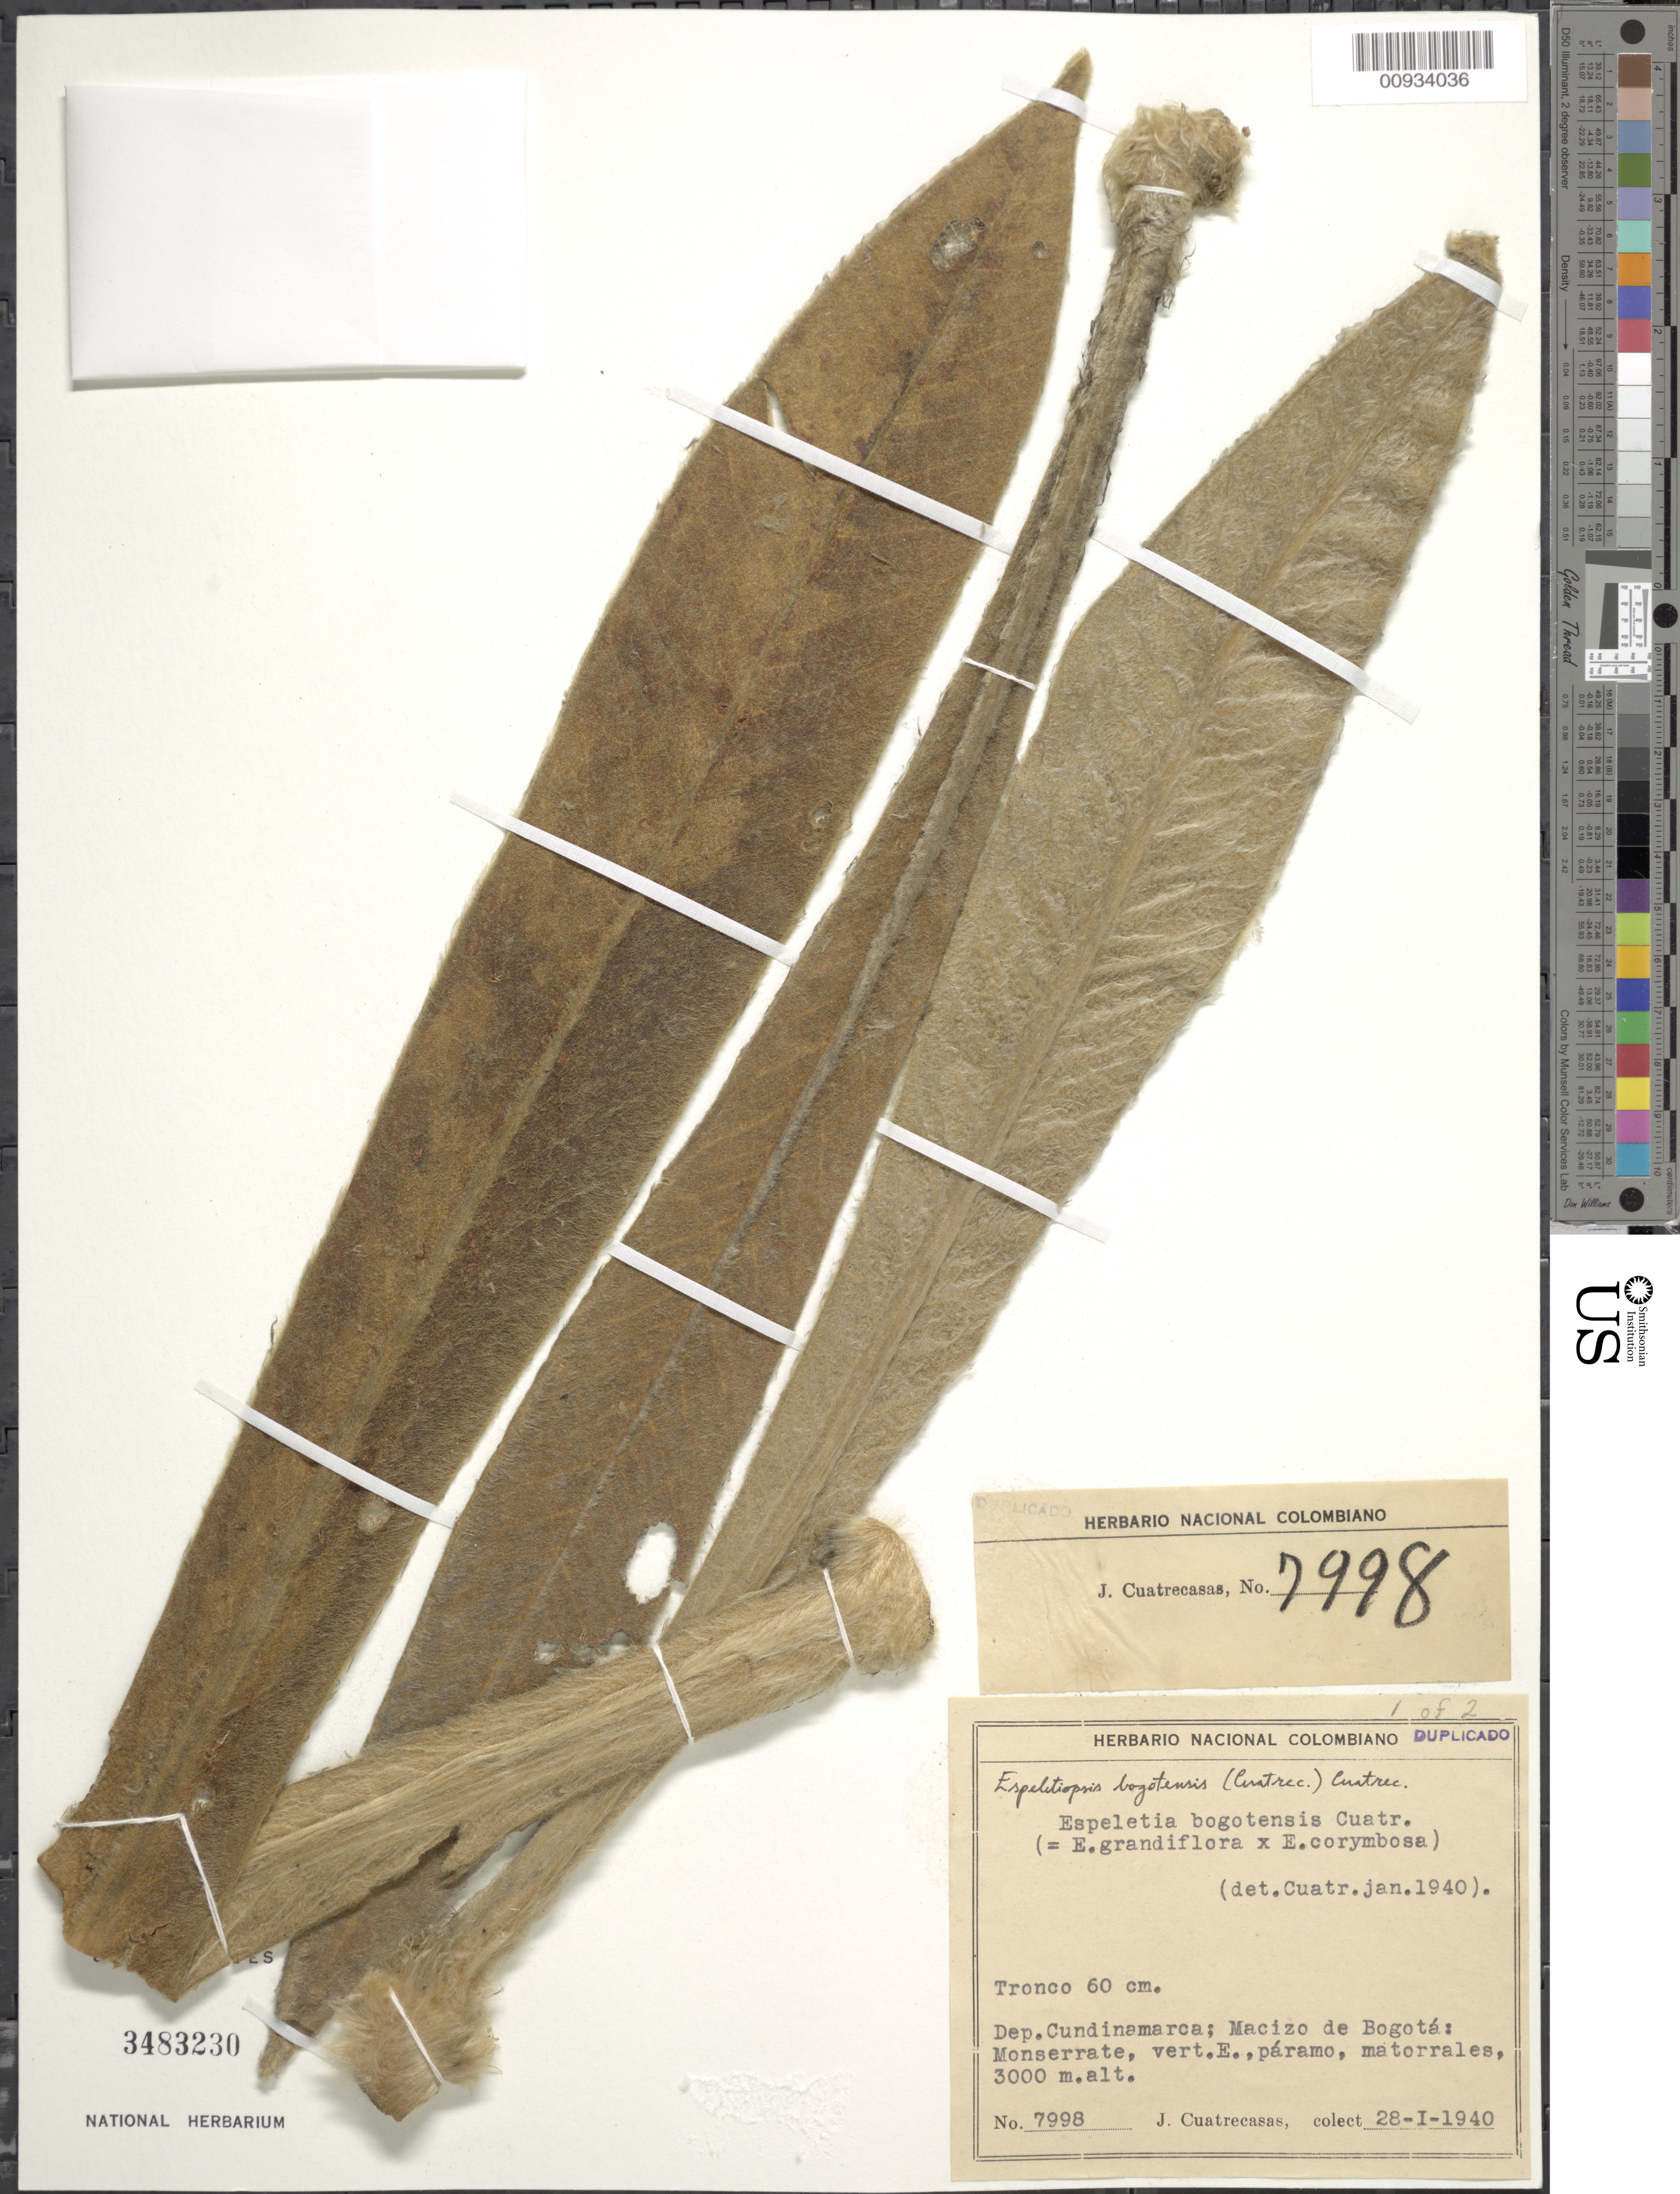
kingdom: Plantae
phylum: Tracheophyta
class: Magnoliopsida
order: Asterales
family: Asteraceae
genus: Espeletiopsis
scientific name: Espeletiopsis bogotensis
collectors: J. Cuatrecasas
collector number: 7998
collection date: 1940-01-28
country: Colombia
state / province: Cundinamarca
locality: Macizo de Bogota, Monserrate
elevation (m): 3000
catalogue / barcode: US 3483230